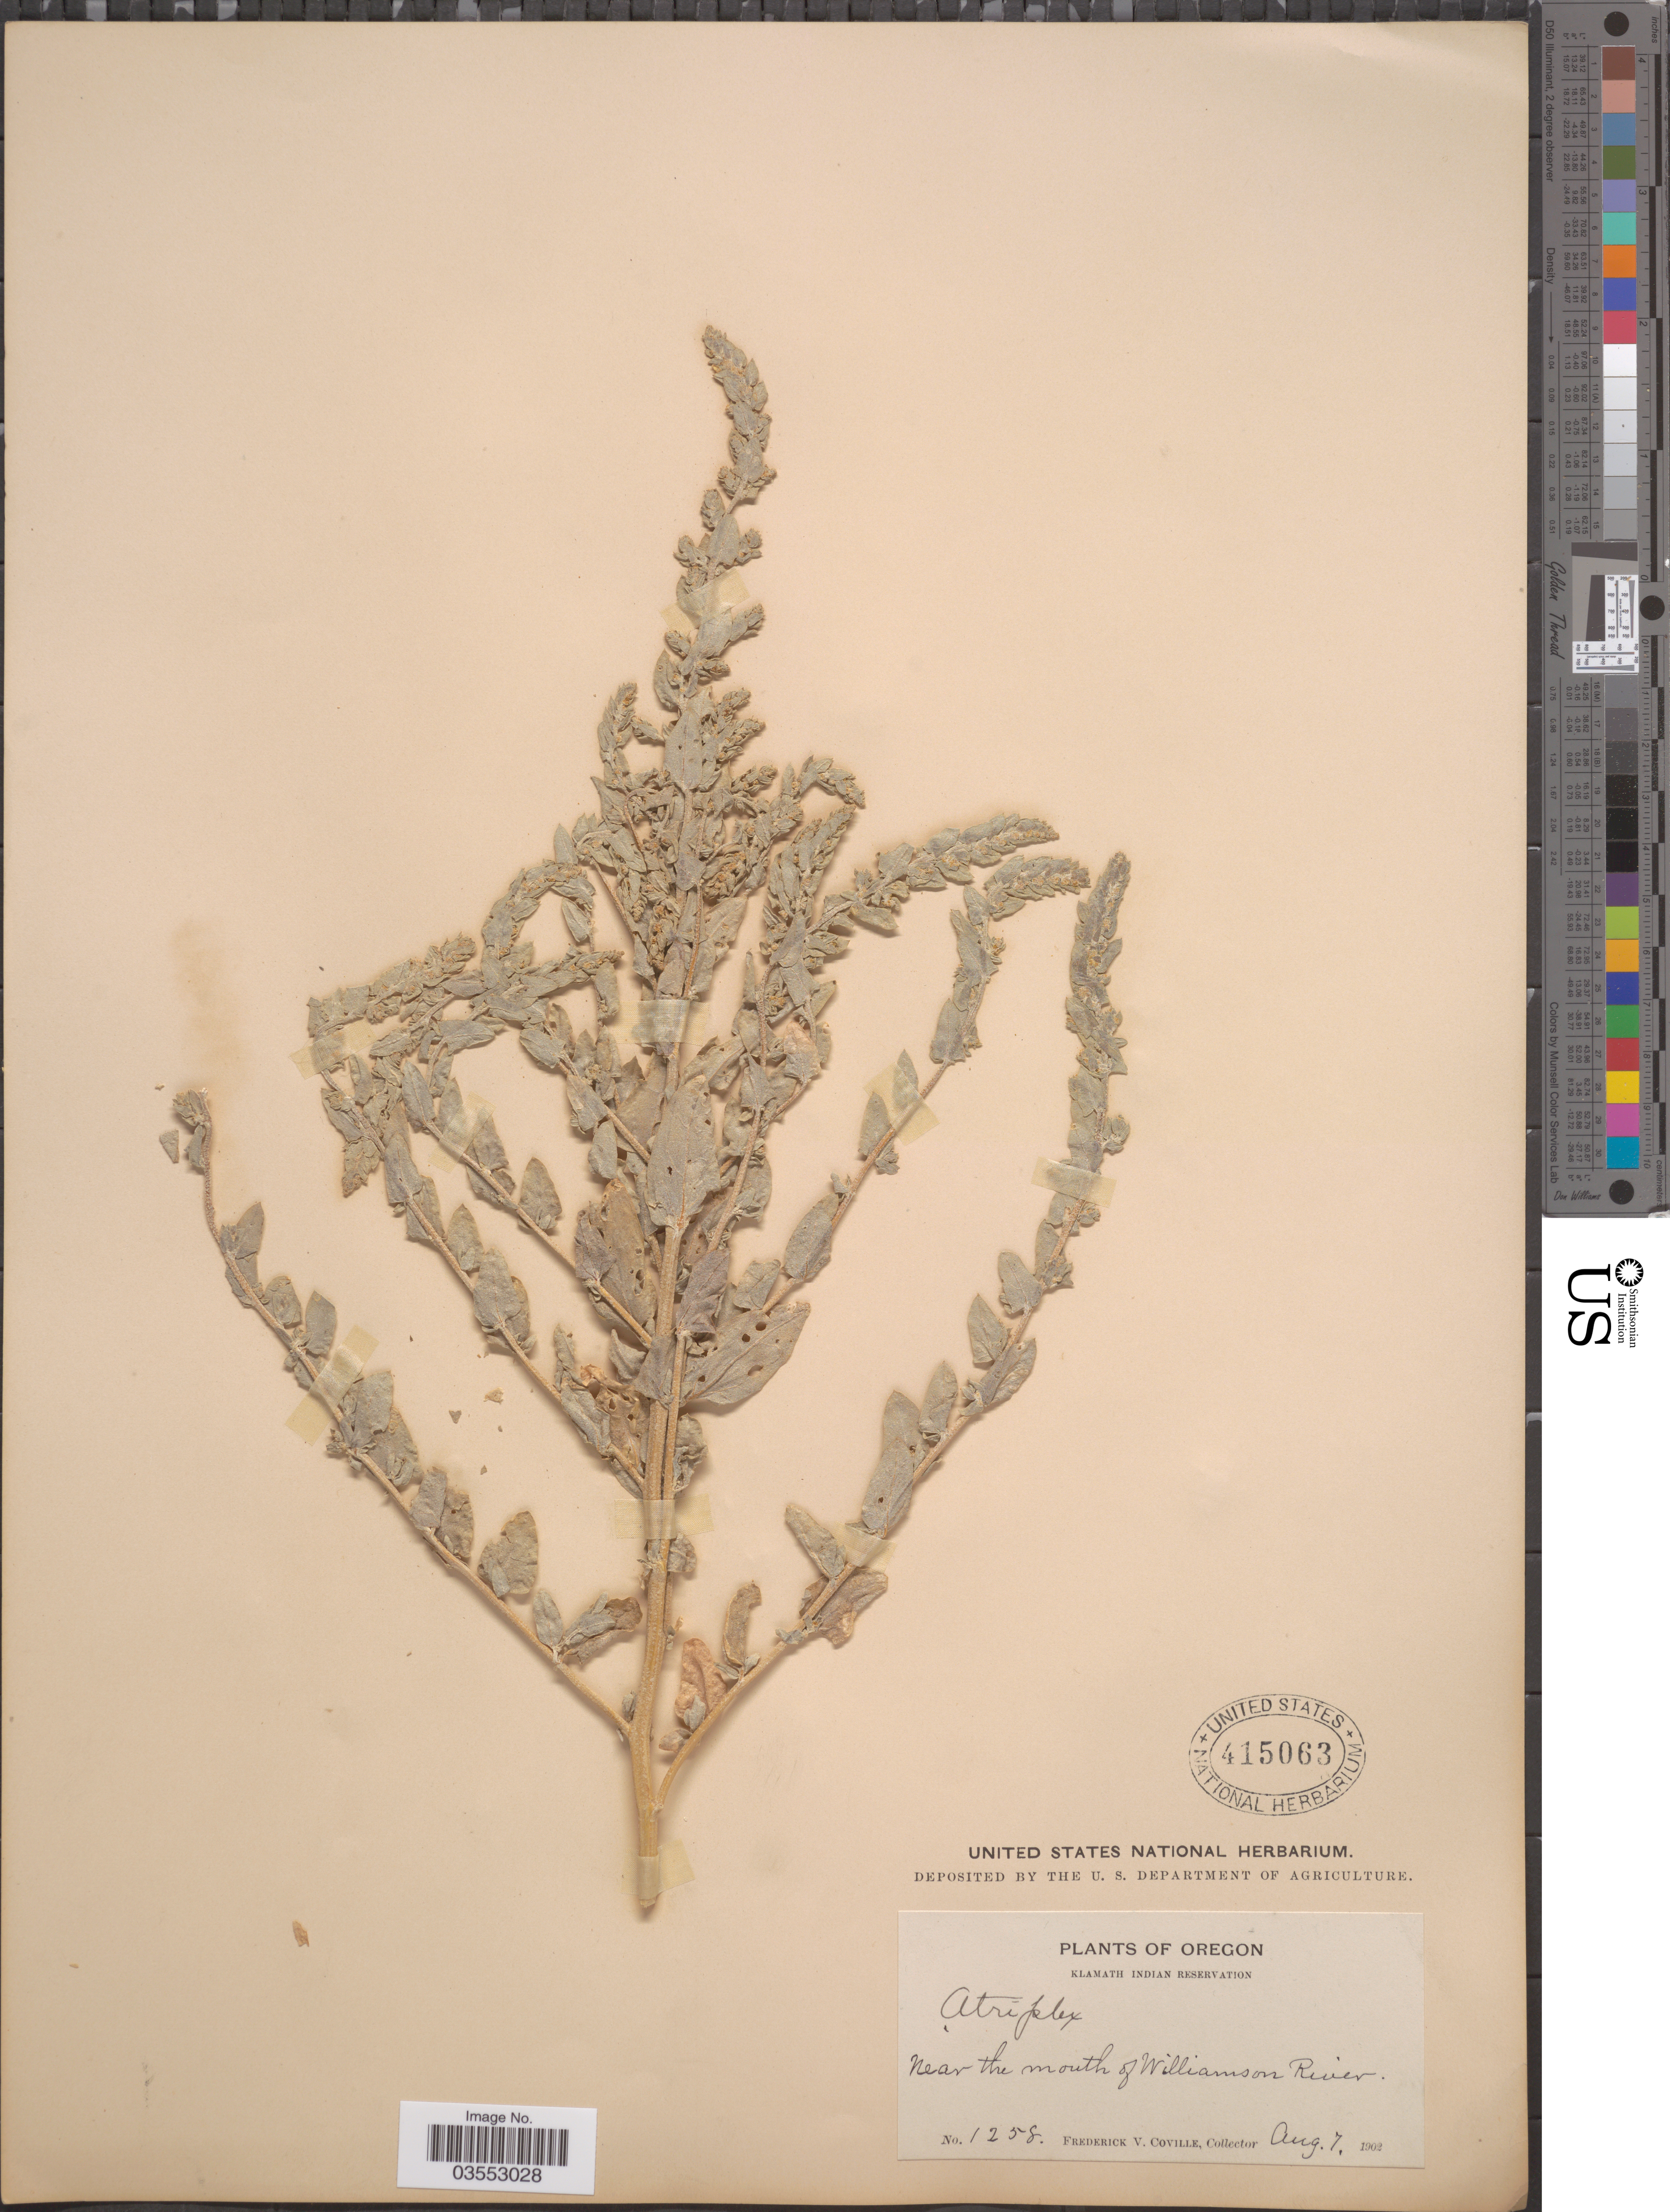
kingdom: Plantae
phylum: Tracheophyta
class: Magnoliopsida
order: Caryophyllales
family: Amaranthaceae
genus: Atriplex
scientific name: Atriplex truncata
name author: (Torr. ex S. Watson) A. Gray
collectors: F. V. Coville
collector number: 1258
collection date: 1902-08-07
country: United States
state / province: Oregon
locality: Klamath Indian Reservation. Near the mouth of Williamson River.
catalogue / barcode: US 415063